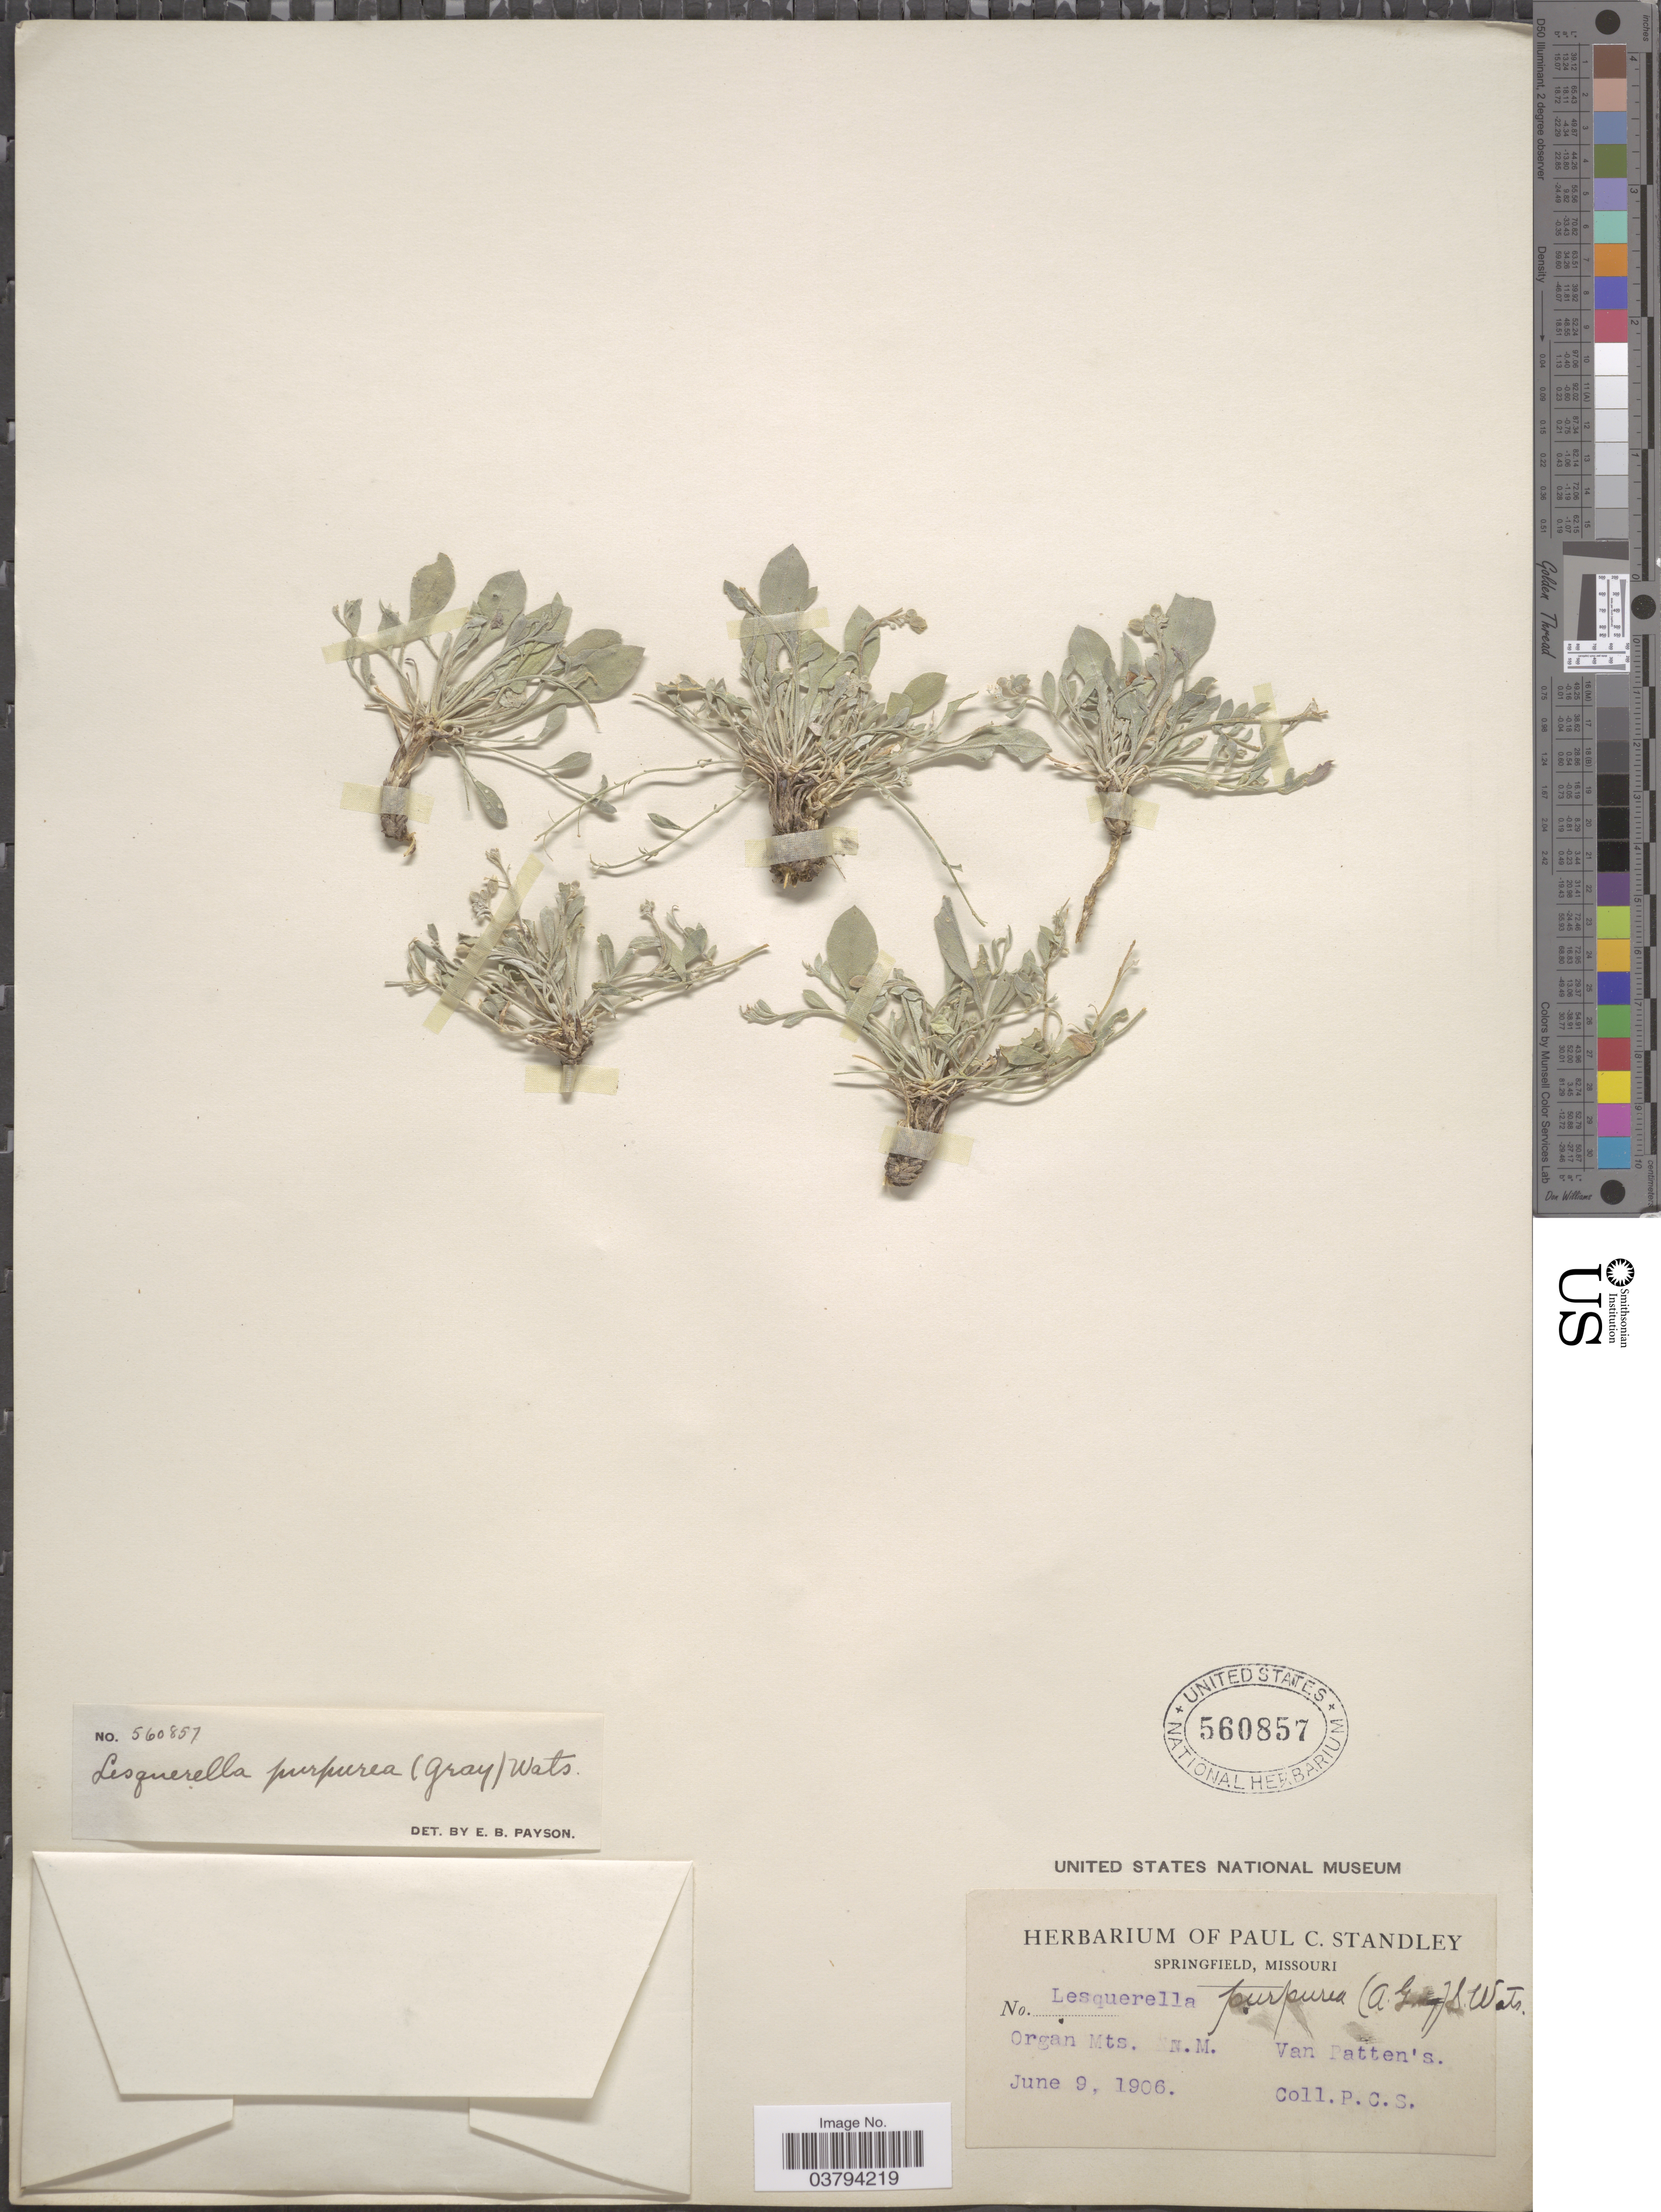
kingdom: Plantae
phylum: Tracheophyta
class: Magnoliopsida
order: Brassicales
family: Brassicaceae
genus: Lesquerella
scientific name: Lesquerella purpurea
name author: (A. Gray) S. Watson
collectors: P. C. Standley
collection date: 1906-06-09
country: United States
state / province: New Mexico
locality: Organ Mts. Van Patten's.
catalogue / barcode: US 560857